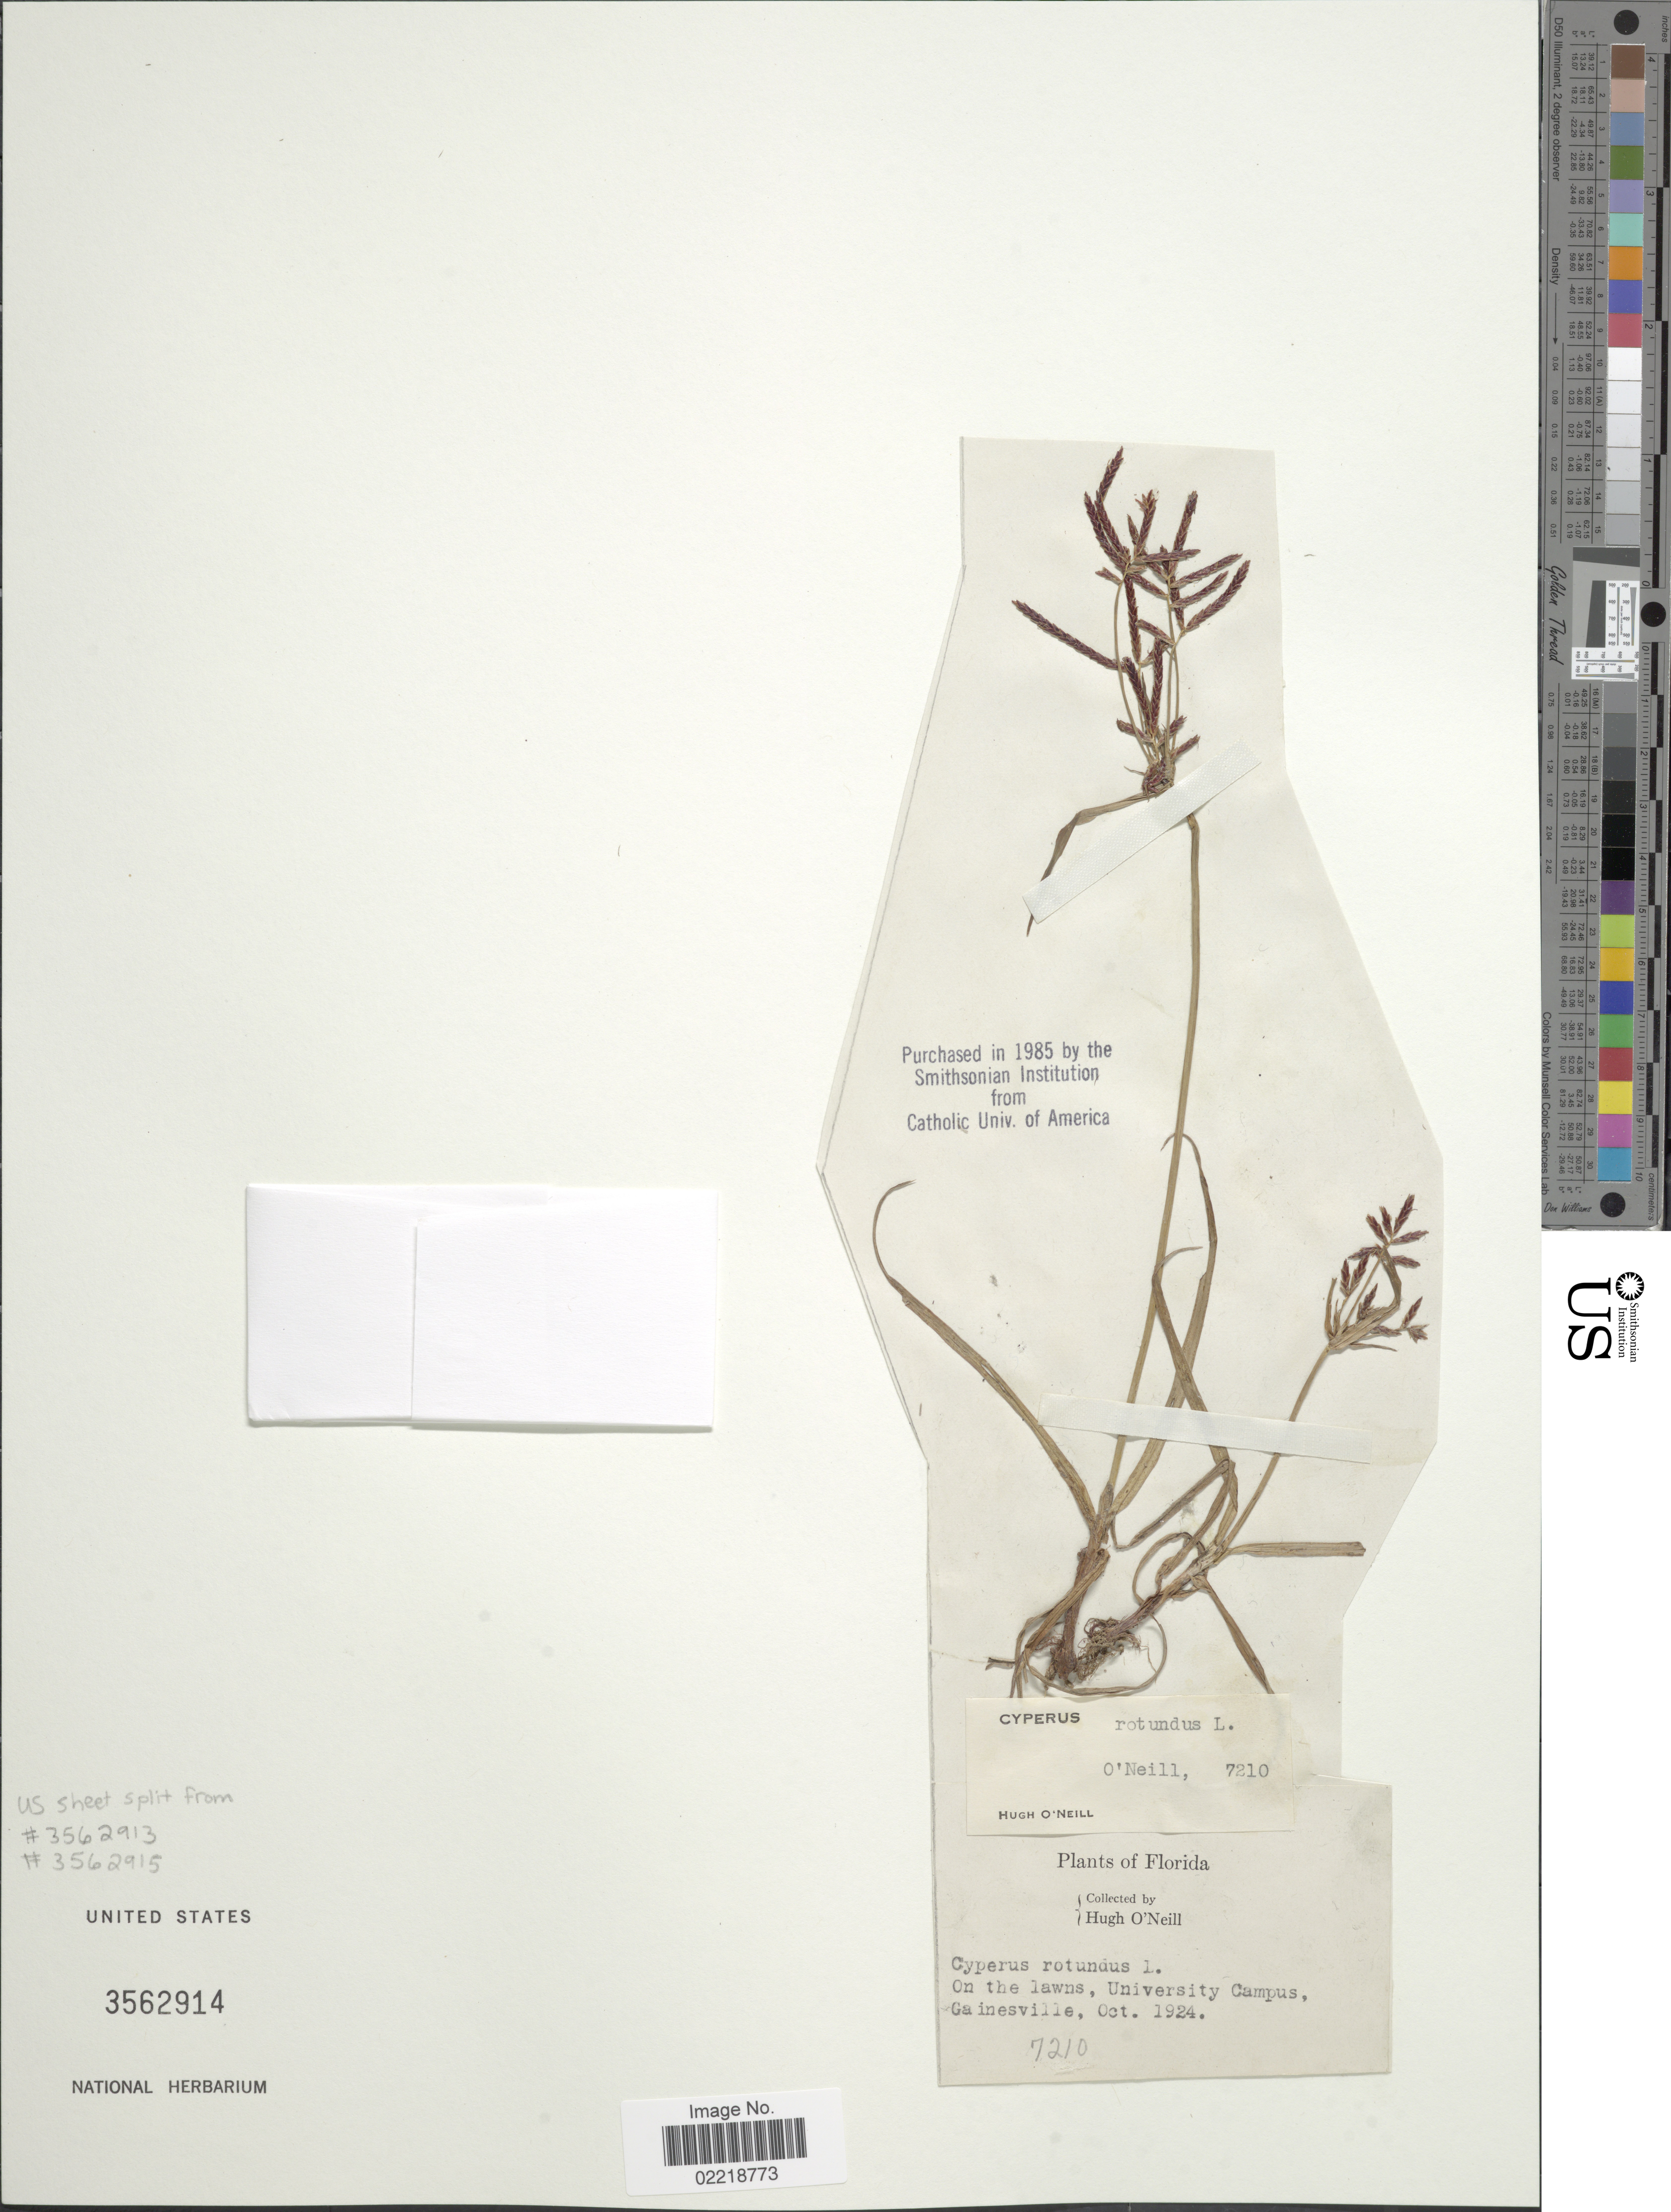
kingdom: Plantae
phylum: Tracheophyta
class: Liliopsida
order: Poales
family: Cyperaceae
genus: Cyperus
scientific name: Cyperus rotundus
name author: L.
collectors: H. O'Neill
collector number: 7210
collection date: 1924-10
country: United States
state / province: Florida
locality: University Campus, Gainesville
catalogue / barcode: US 3562914